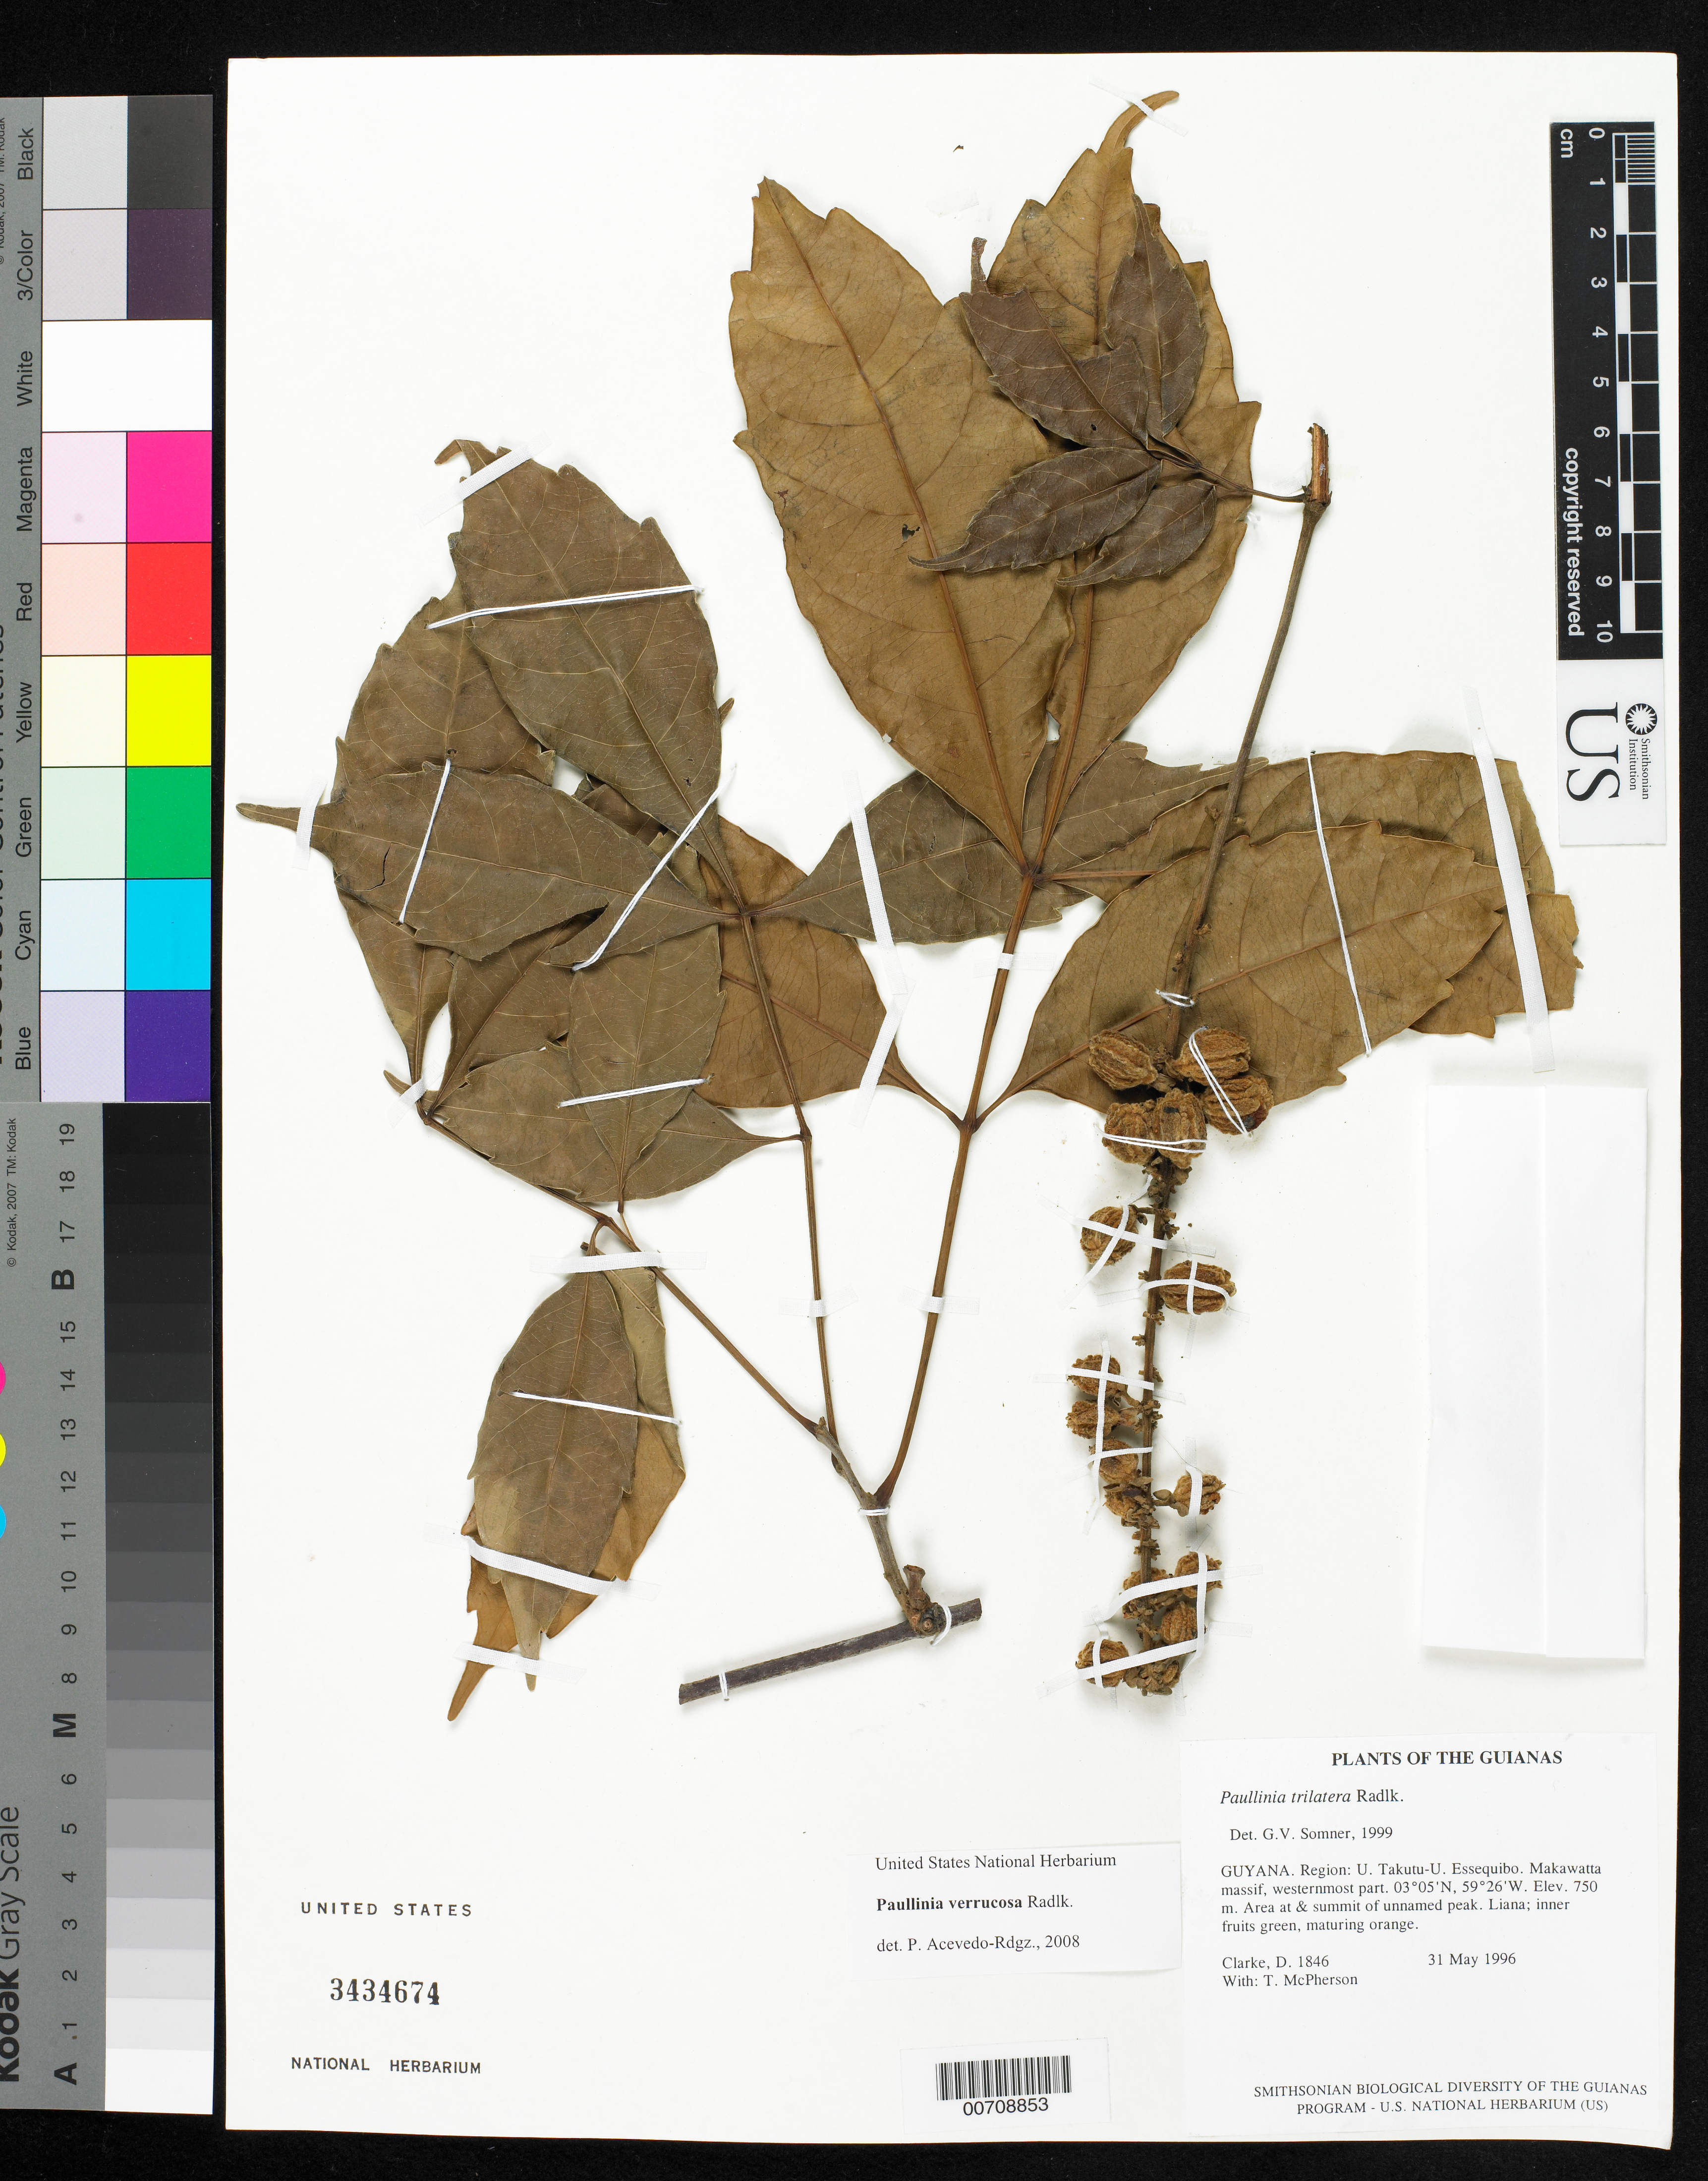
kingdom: Plantae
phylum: Tracheophyta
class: Magnoliopsida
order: Sapindales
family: Sapindaceae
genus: Paullinia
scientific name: Paullinia verrucosa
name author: Radlk.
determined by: Acevedo-Rodríguez, P., (BOT), Smithsonian Institution - National Museum of Natural History (UNITED STATES)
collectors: H. D. Clarke & T. McPherson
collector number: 1846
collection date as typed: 31 May 1996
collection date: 1996-05-31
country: Guyana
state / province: U. Takutu-U. Essequibo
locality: Makawatta massif, westernmost part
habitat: Area at & summit of unnamed peak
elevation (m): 250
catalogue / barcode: US 3434674